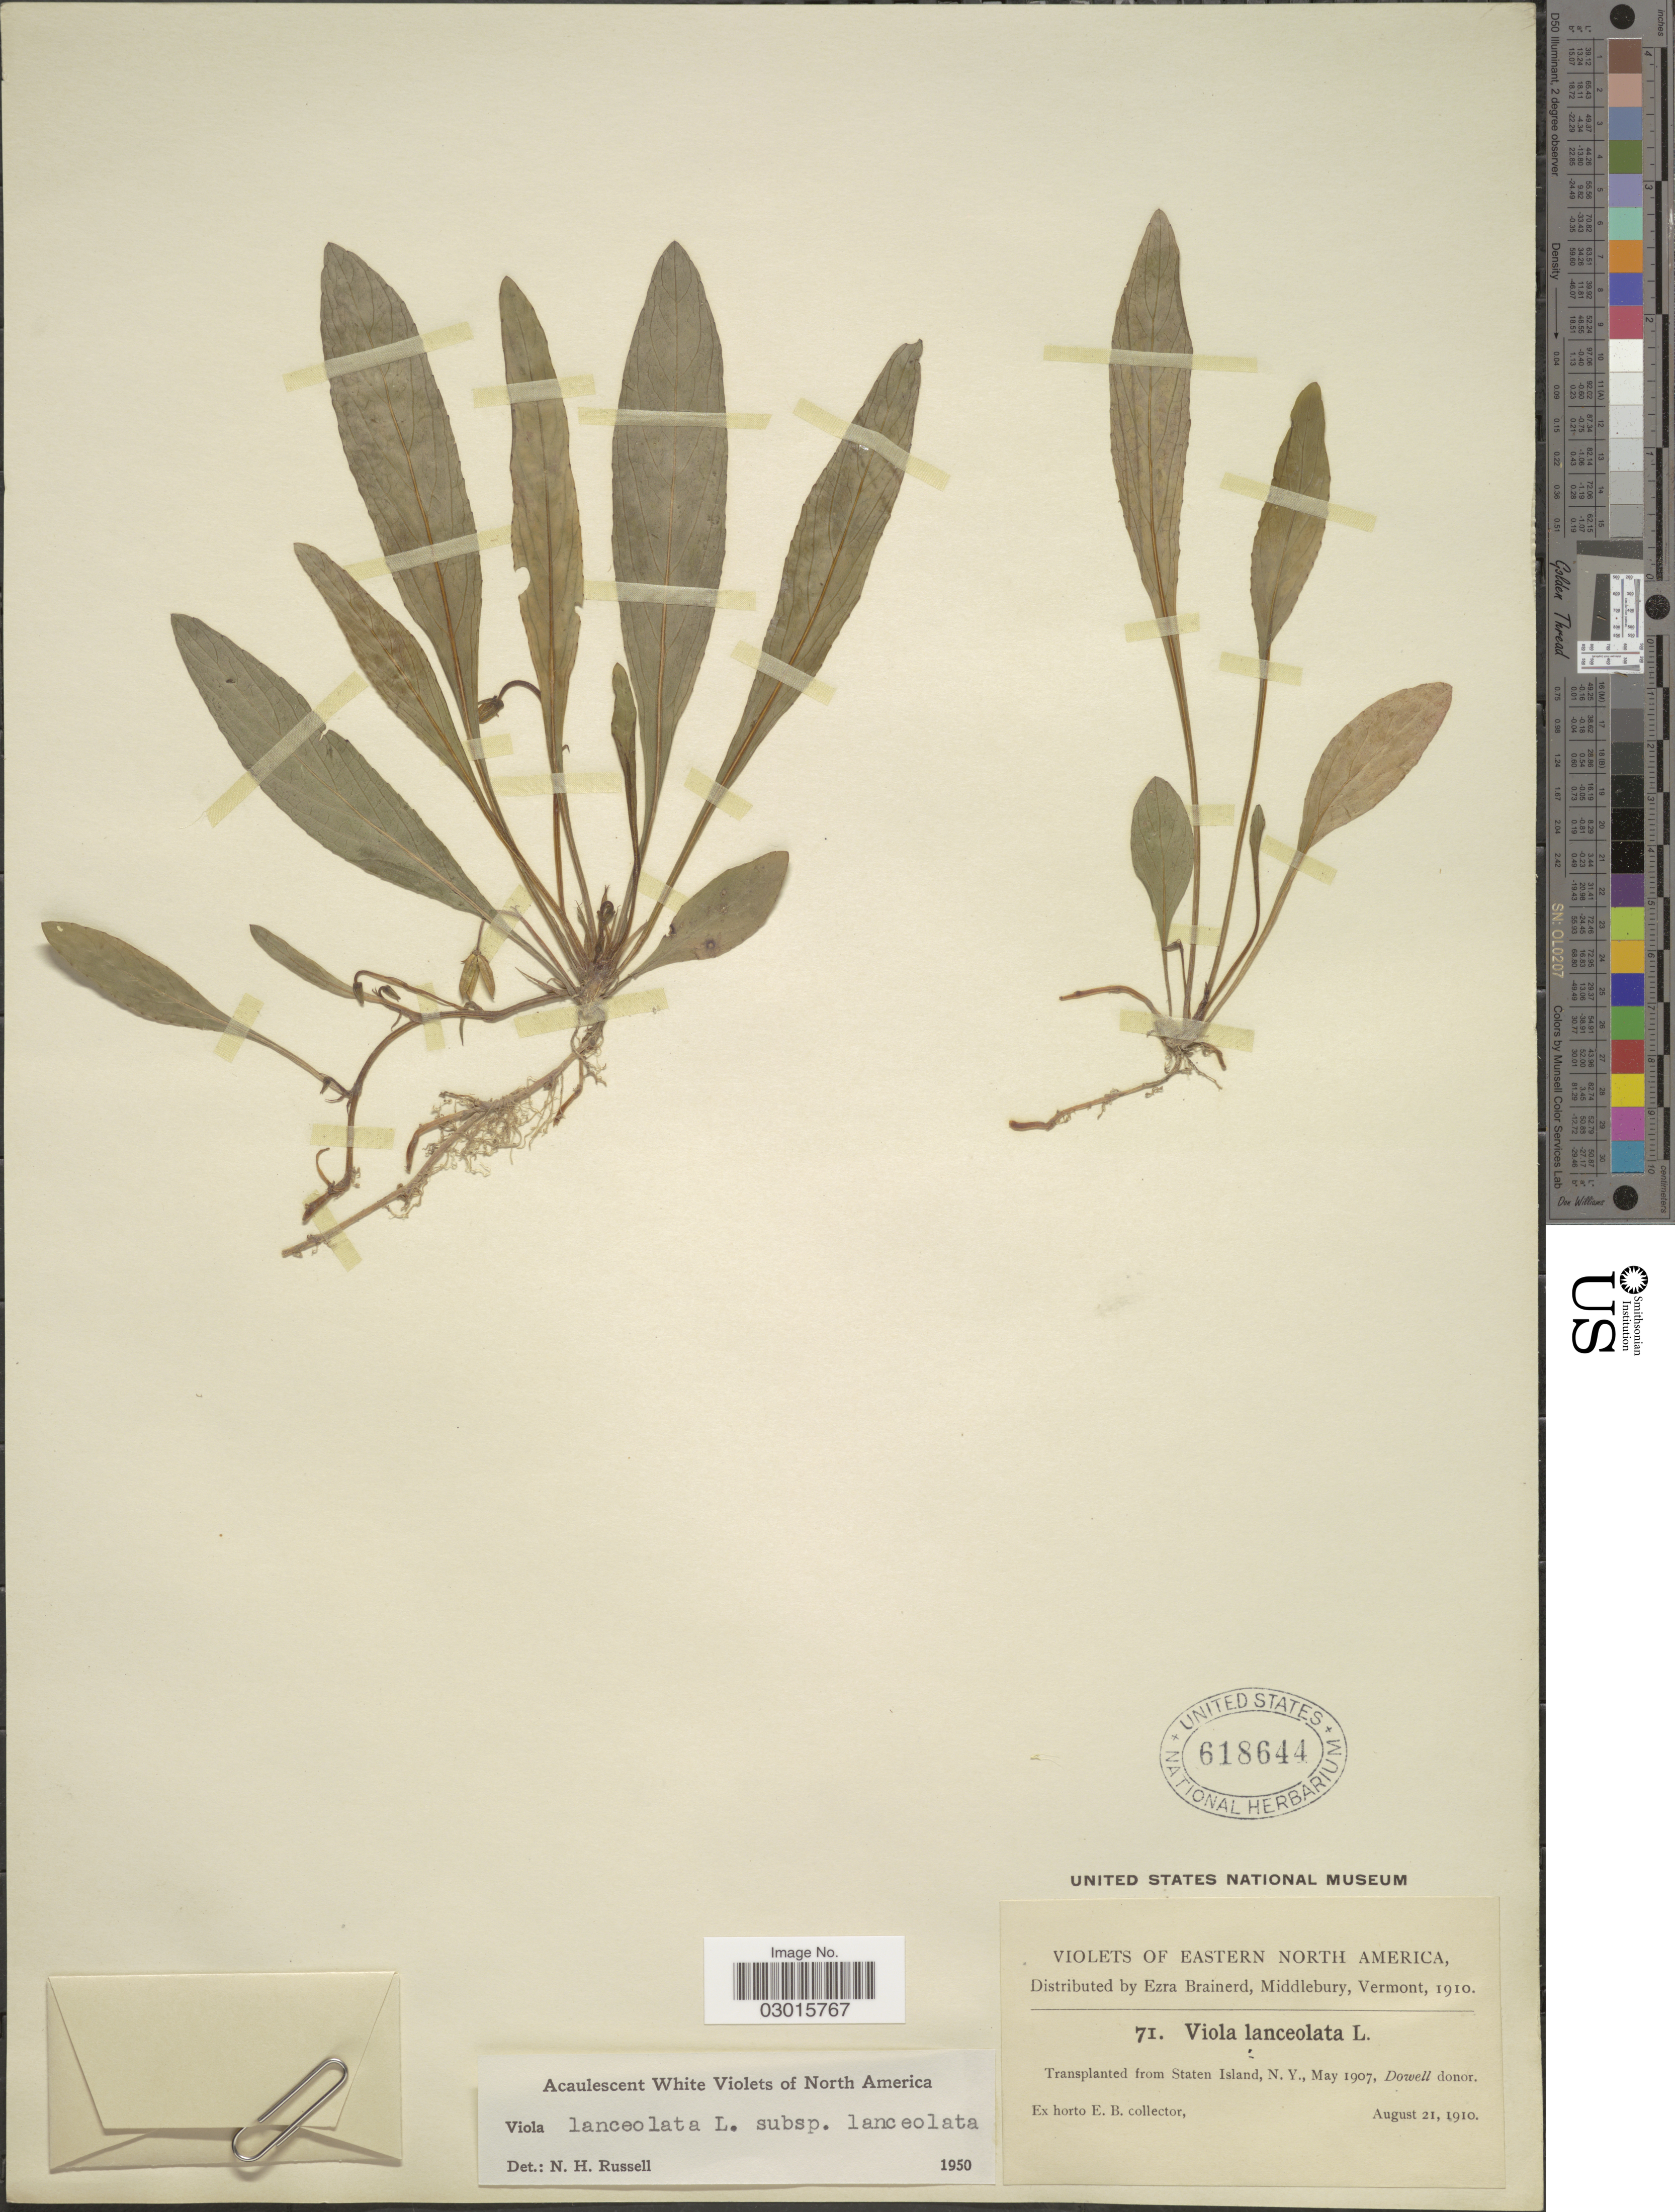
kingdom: Plantae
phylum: Tracheophyta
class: Magnoliopsida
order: Malpighiales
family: Violaceae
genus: Viola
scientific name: Viola lanceolata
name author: L.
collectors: ex herb. Ezra Brainerd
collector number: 71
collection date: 1910-08-21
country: United States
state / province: New York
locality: Eastern North America. Transplanted from Staten Island, N. Y.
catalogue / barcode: US 618644